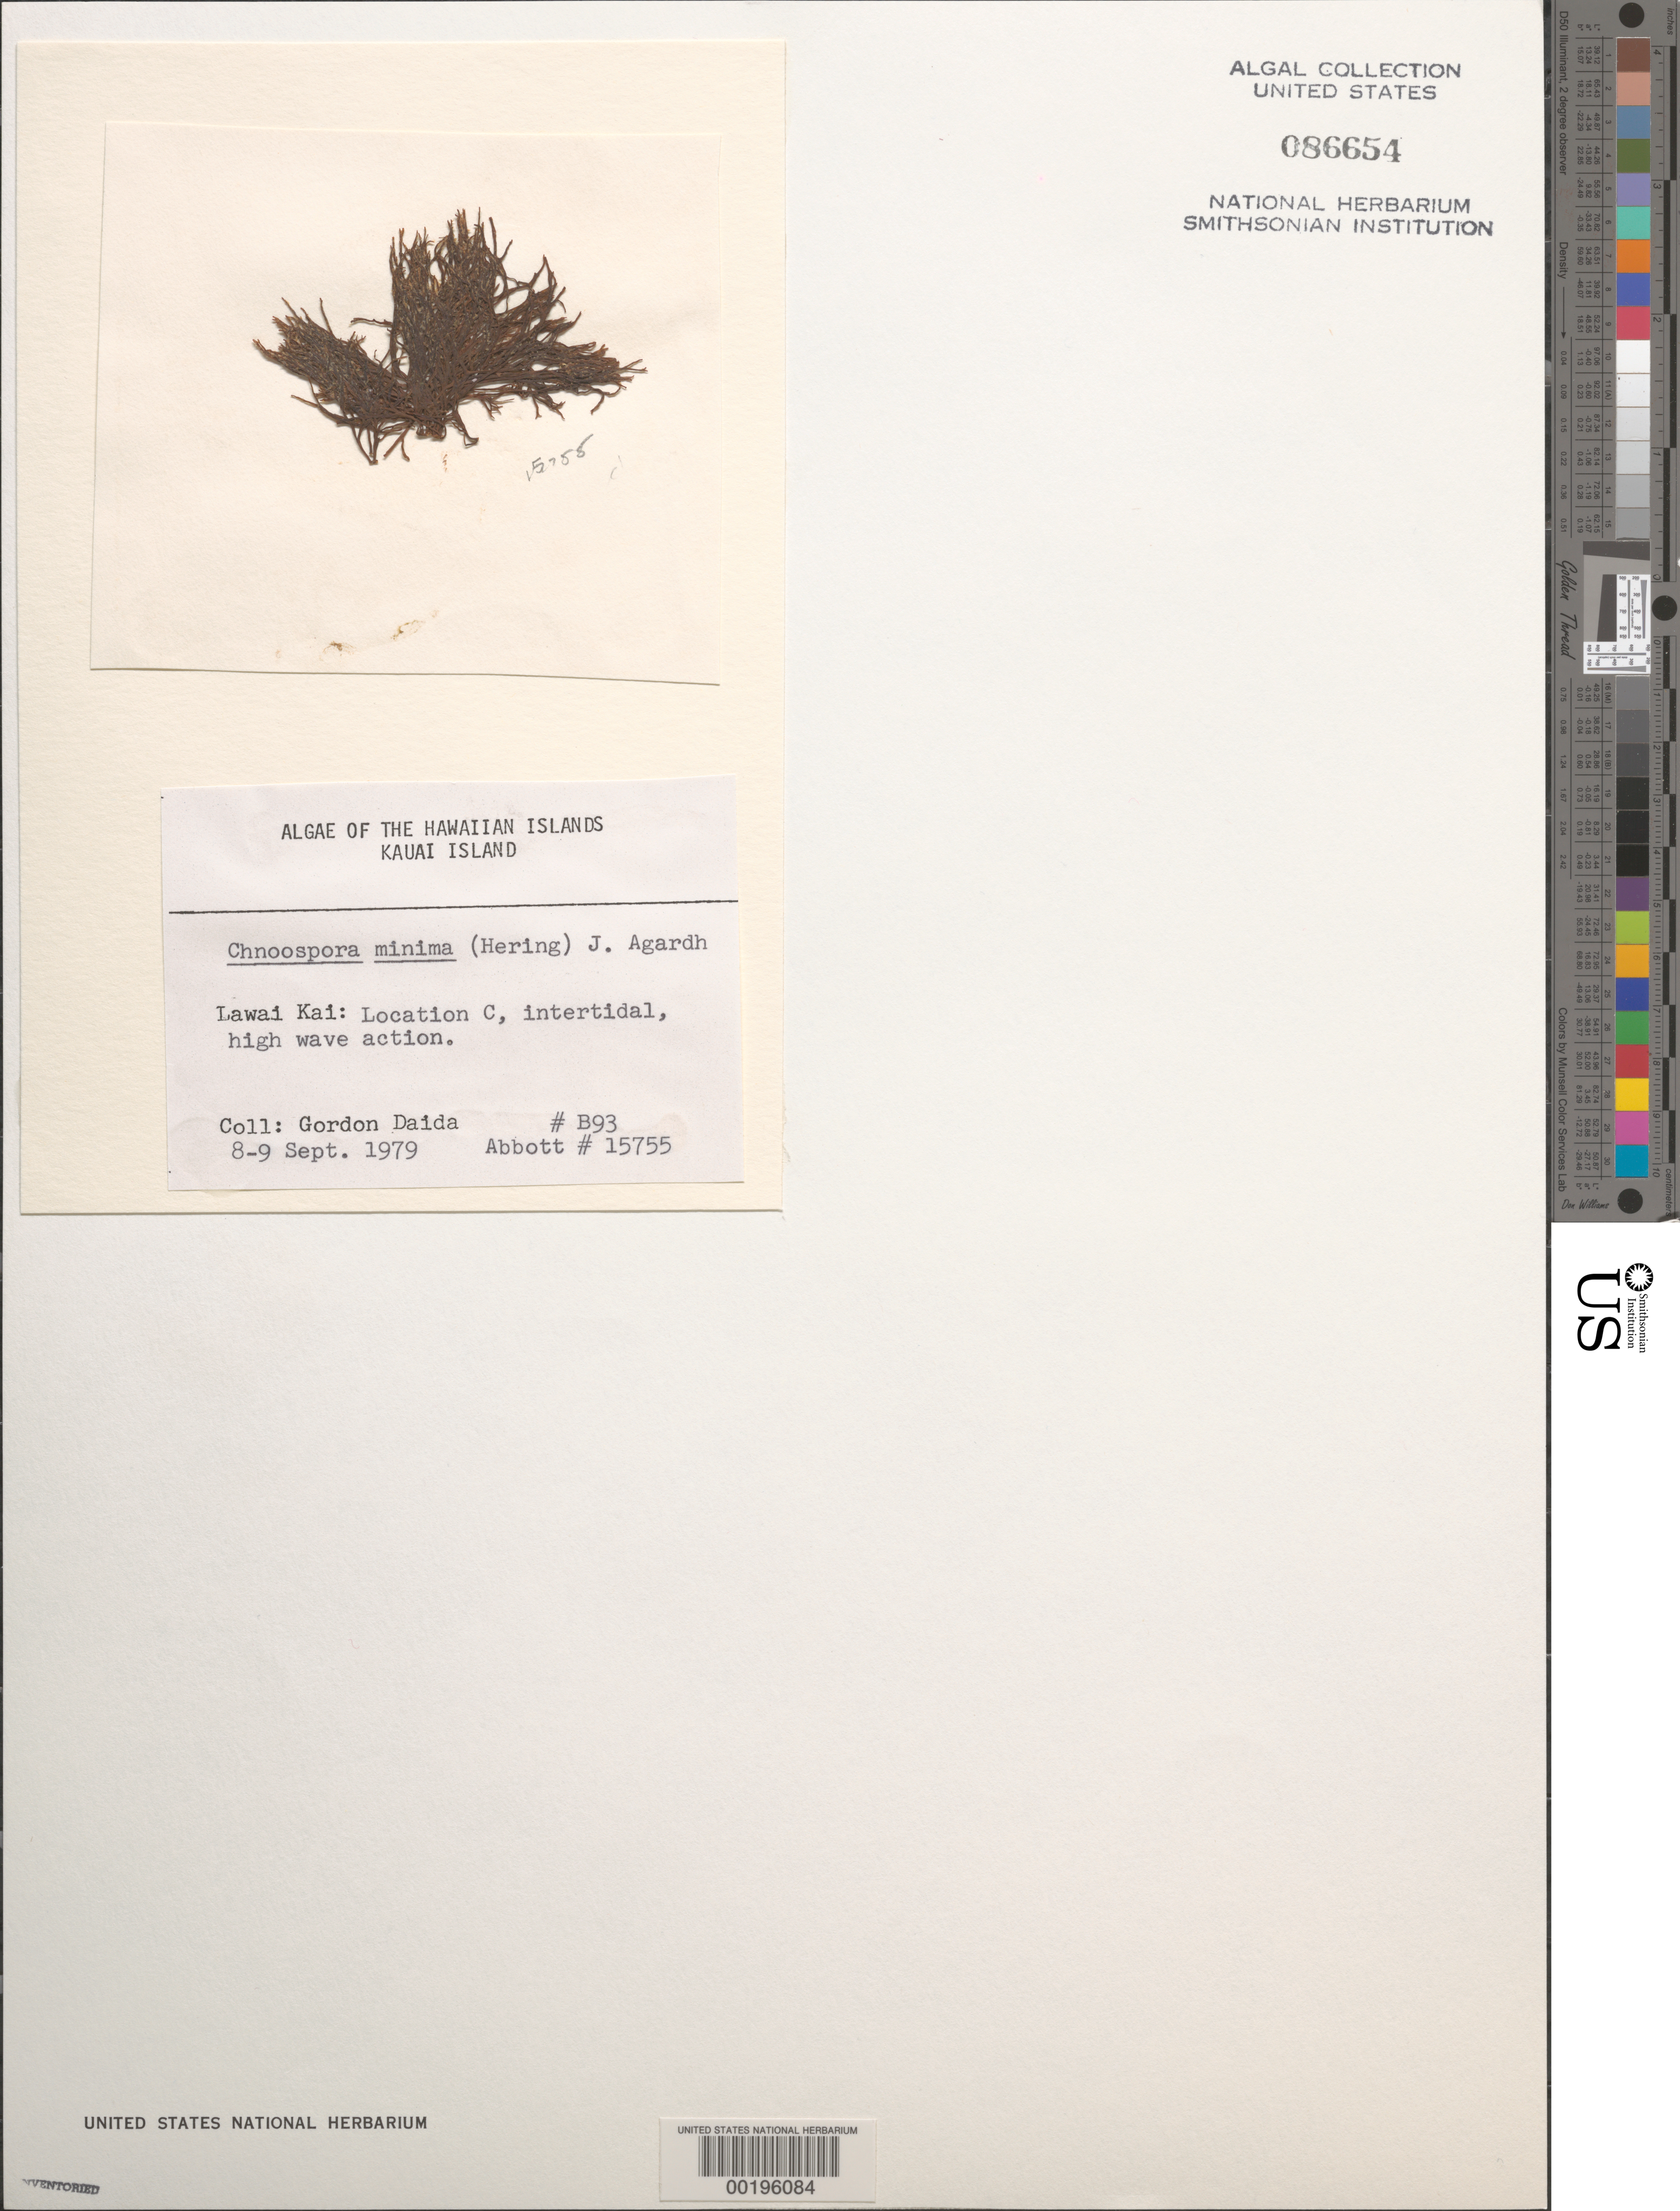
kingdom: Chromista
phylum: Ochrophyta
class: Phaeophyceae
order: Scytosiphonales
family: Scytosiphonaceae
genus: Chnoospora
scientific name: Chnoospora minima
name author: (Hering) Papenf.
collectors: G. Daida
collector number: B93 & IAA 15755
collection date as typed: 08 Sep 1979 to 09 Sep 1979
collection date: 1979-09-08/1979-09-09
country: United States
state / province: Hawaii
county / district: Kaui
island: Kaua'i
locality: Lawai Kai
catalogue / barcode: US 86654